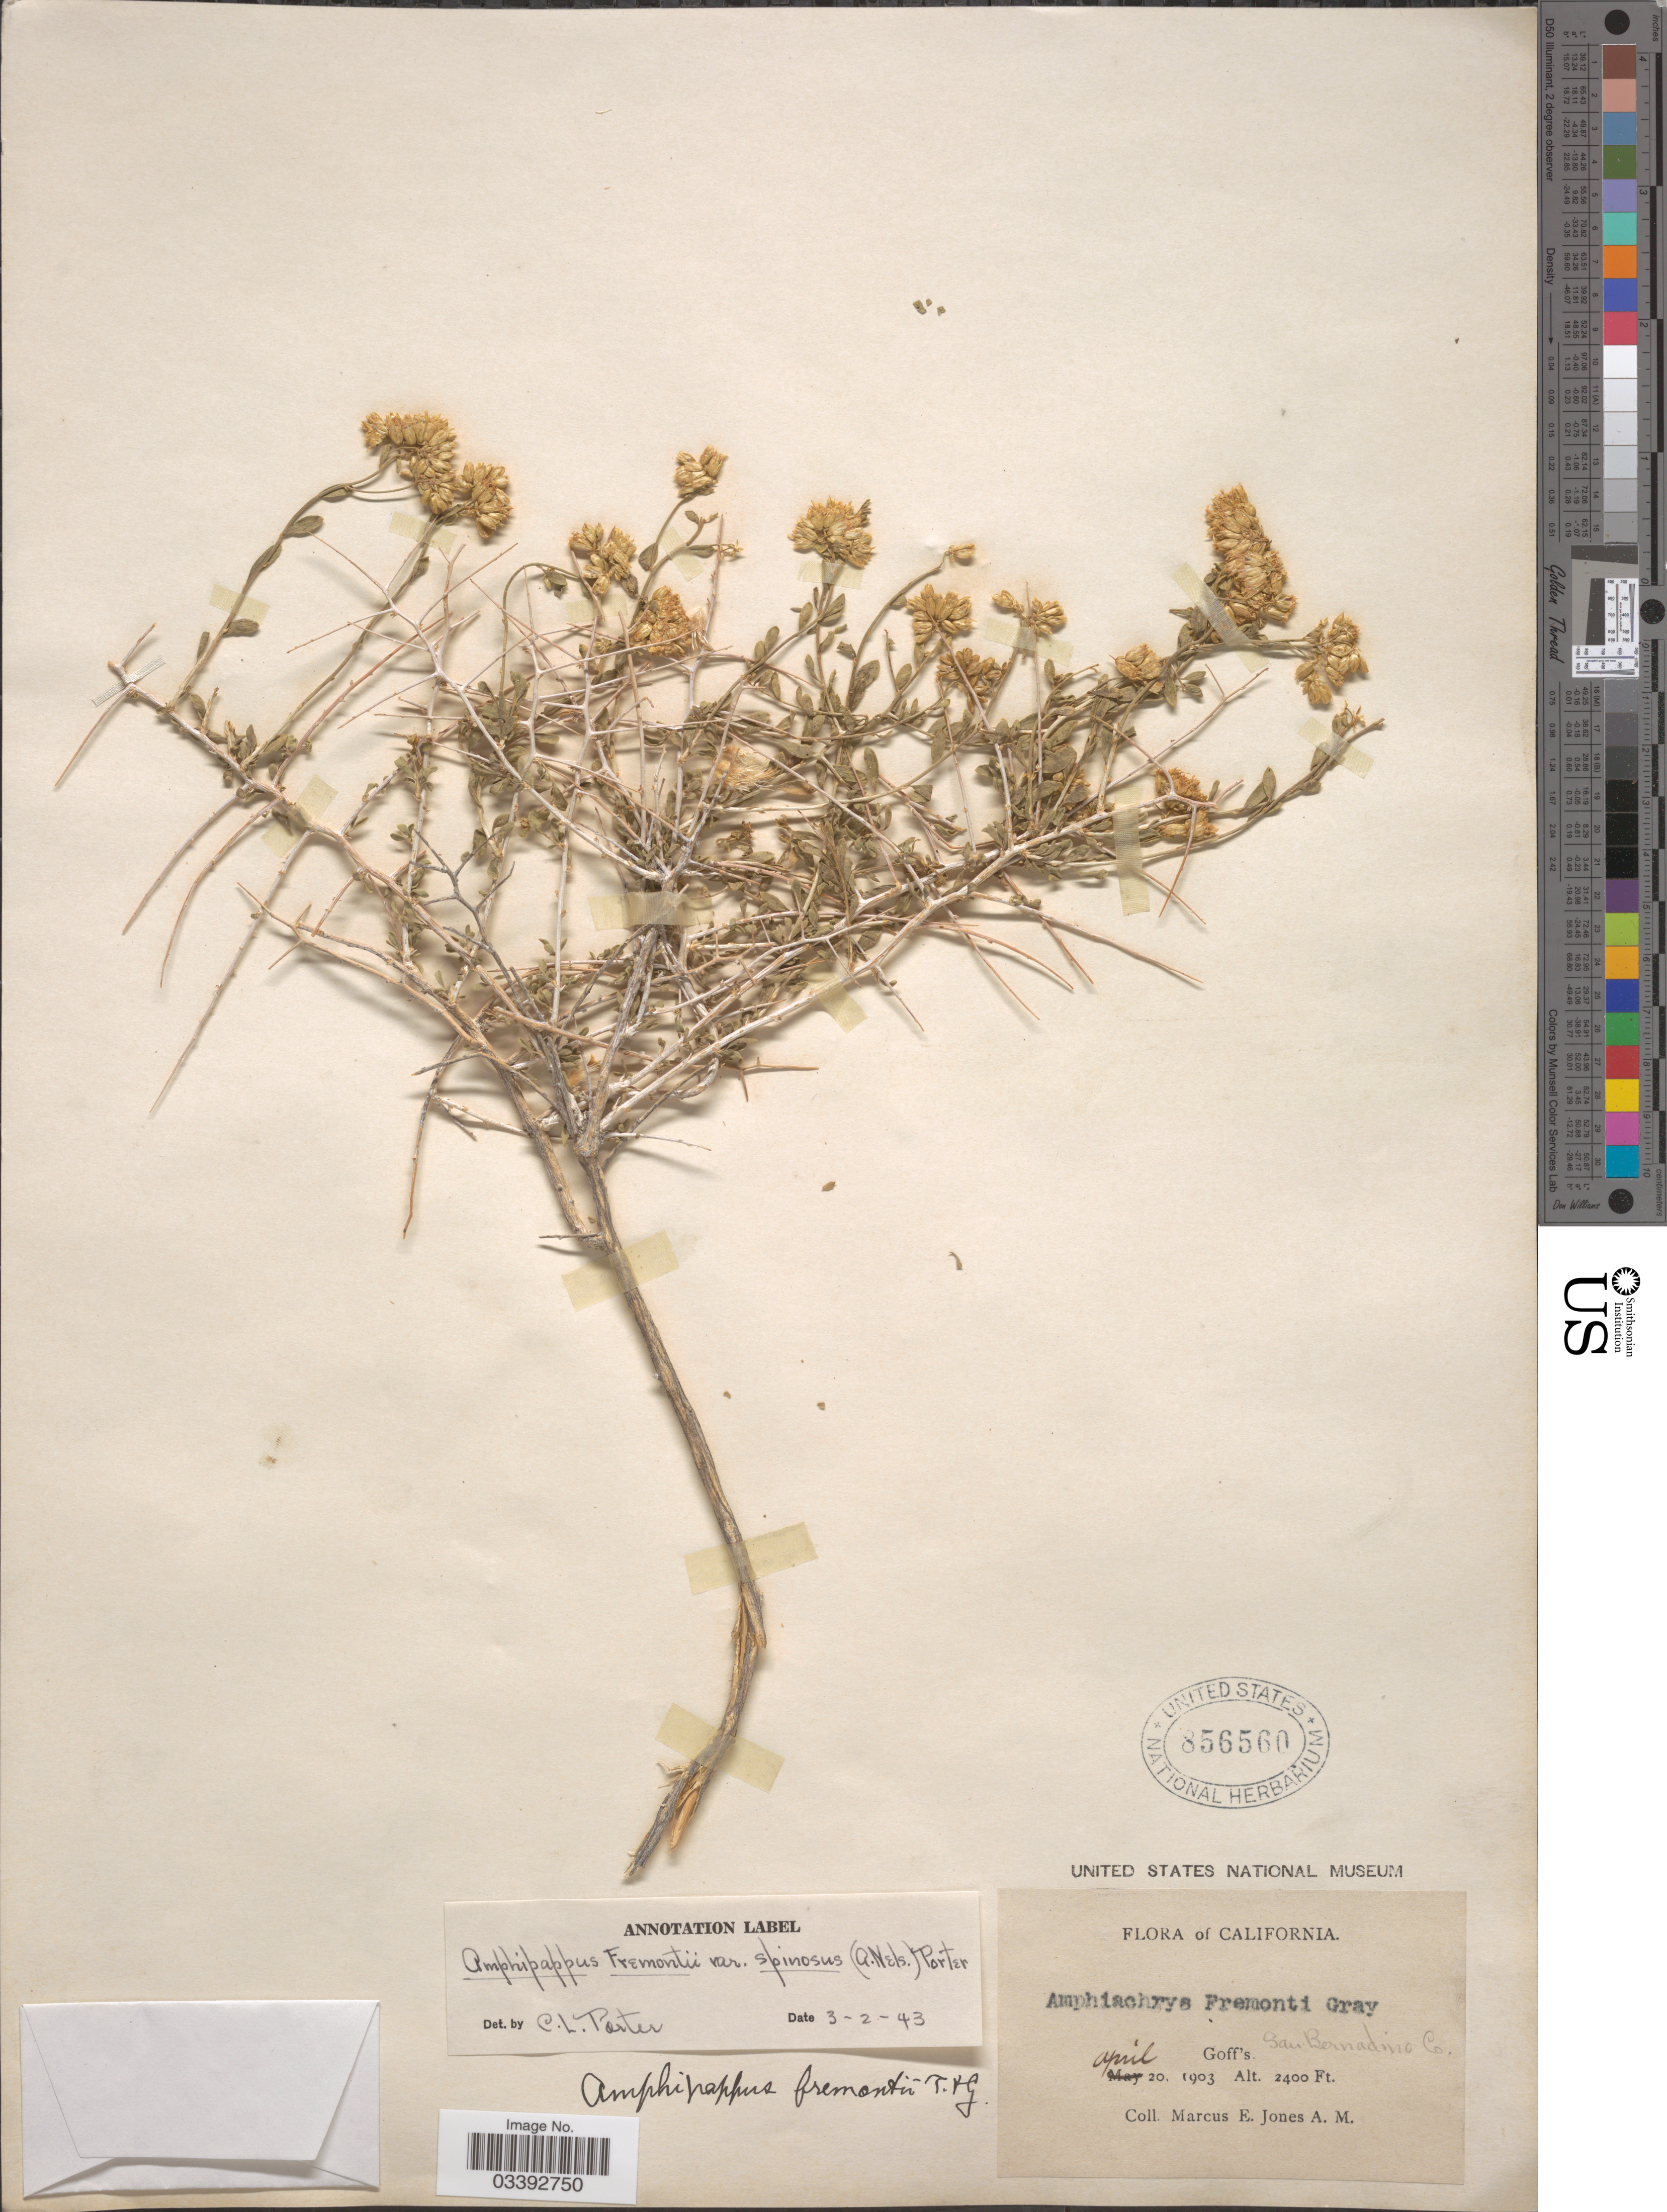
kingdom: Plantae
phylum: Tracheophyta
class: Magnoliopsida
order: Asterales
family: Asteraceae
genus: Amphipappus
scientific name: Amphipappus fremontii var. spinosus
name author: (A. Nelson) Ced. Porter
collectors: M. E. Jones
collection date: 1903-04-20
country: United States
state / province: California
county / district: San Bernardino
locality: Goff's. San Bernardino Co.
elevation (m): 732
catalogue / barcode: US 856560